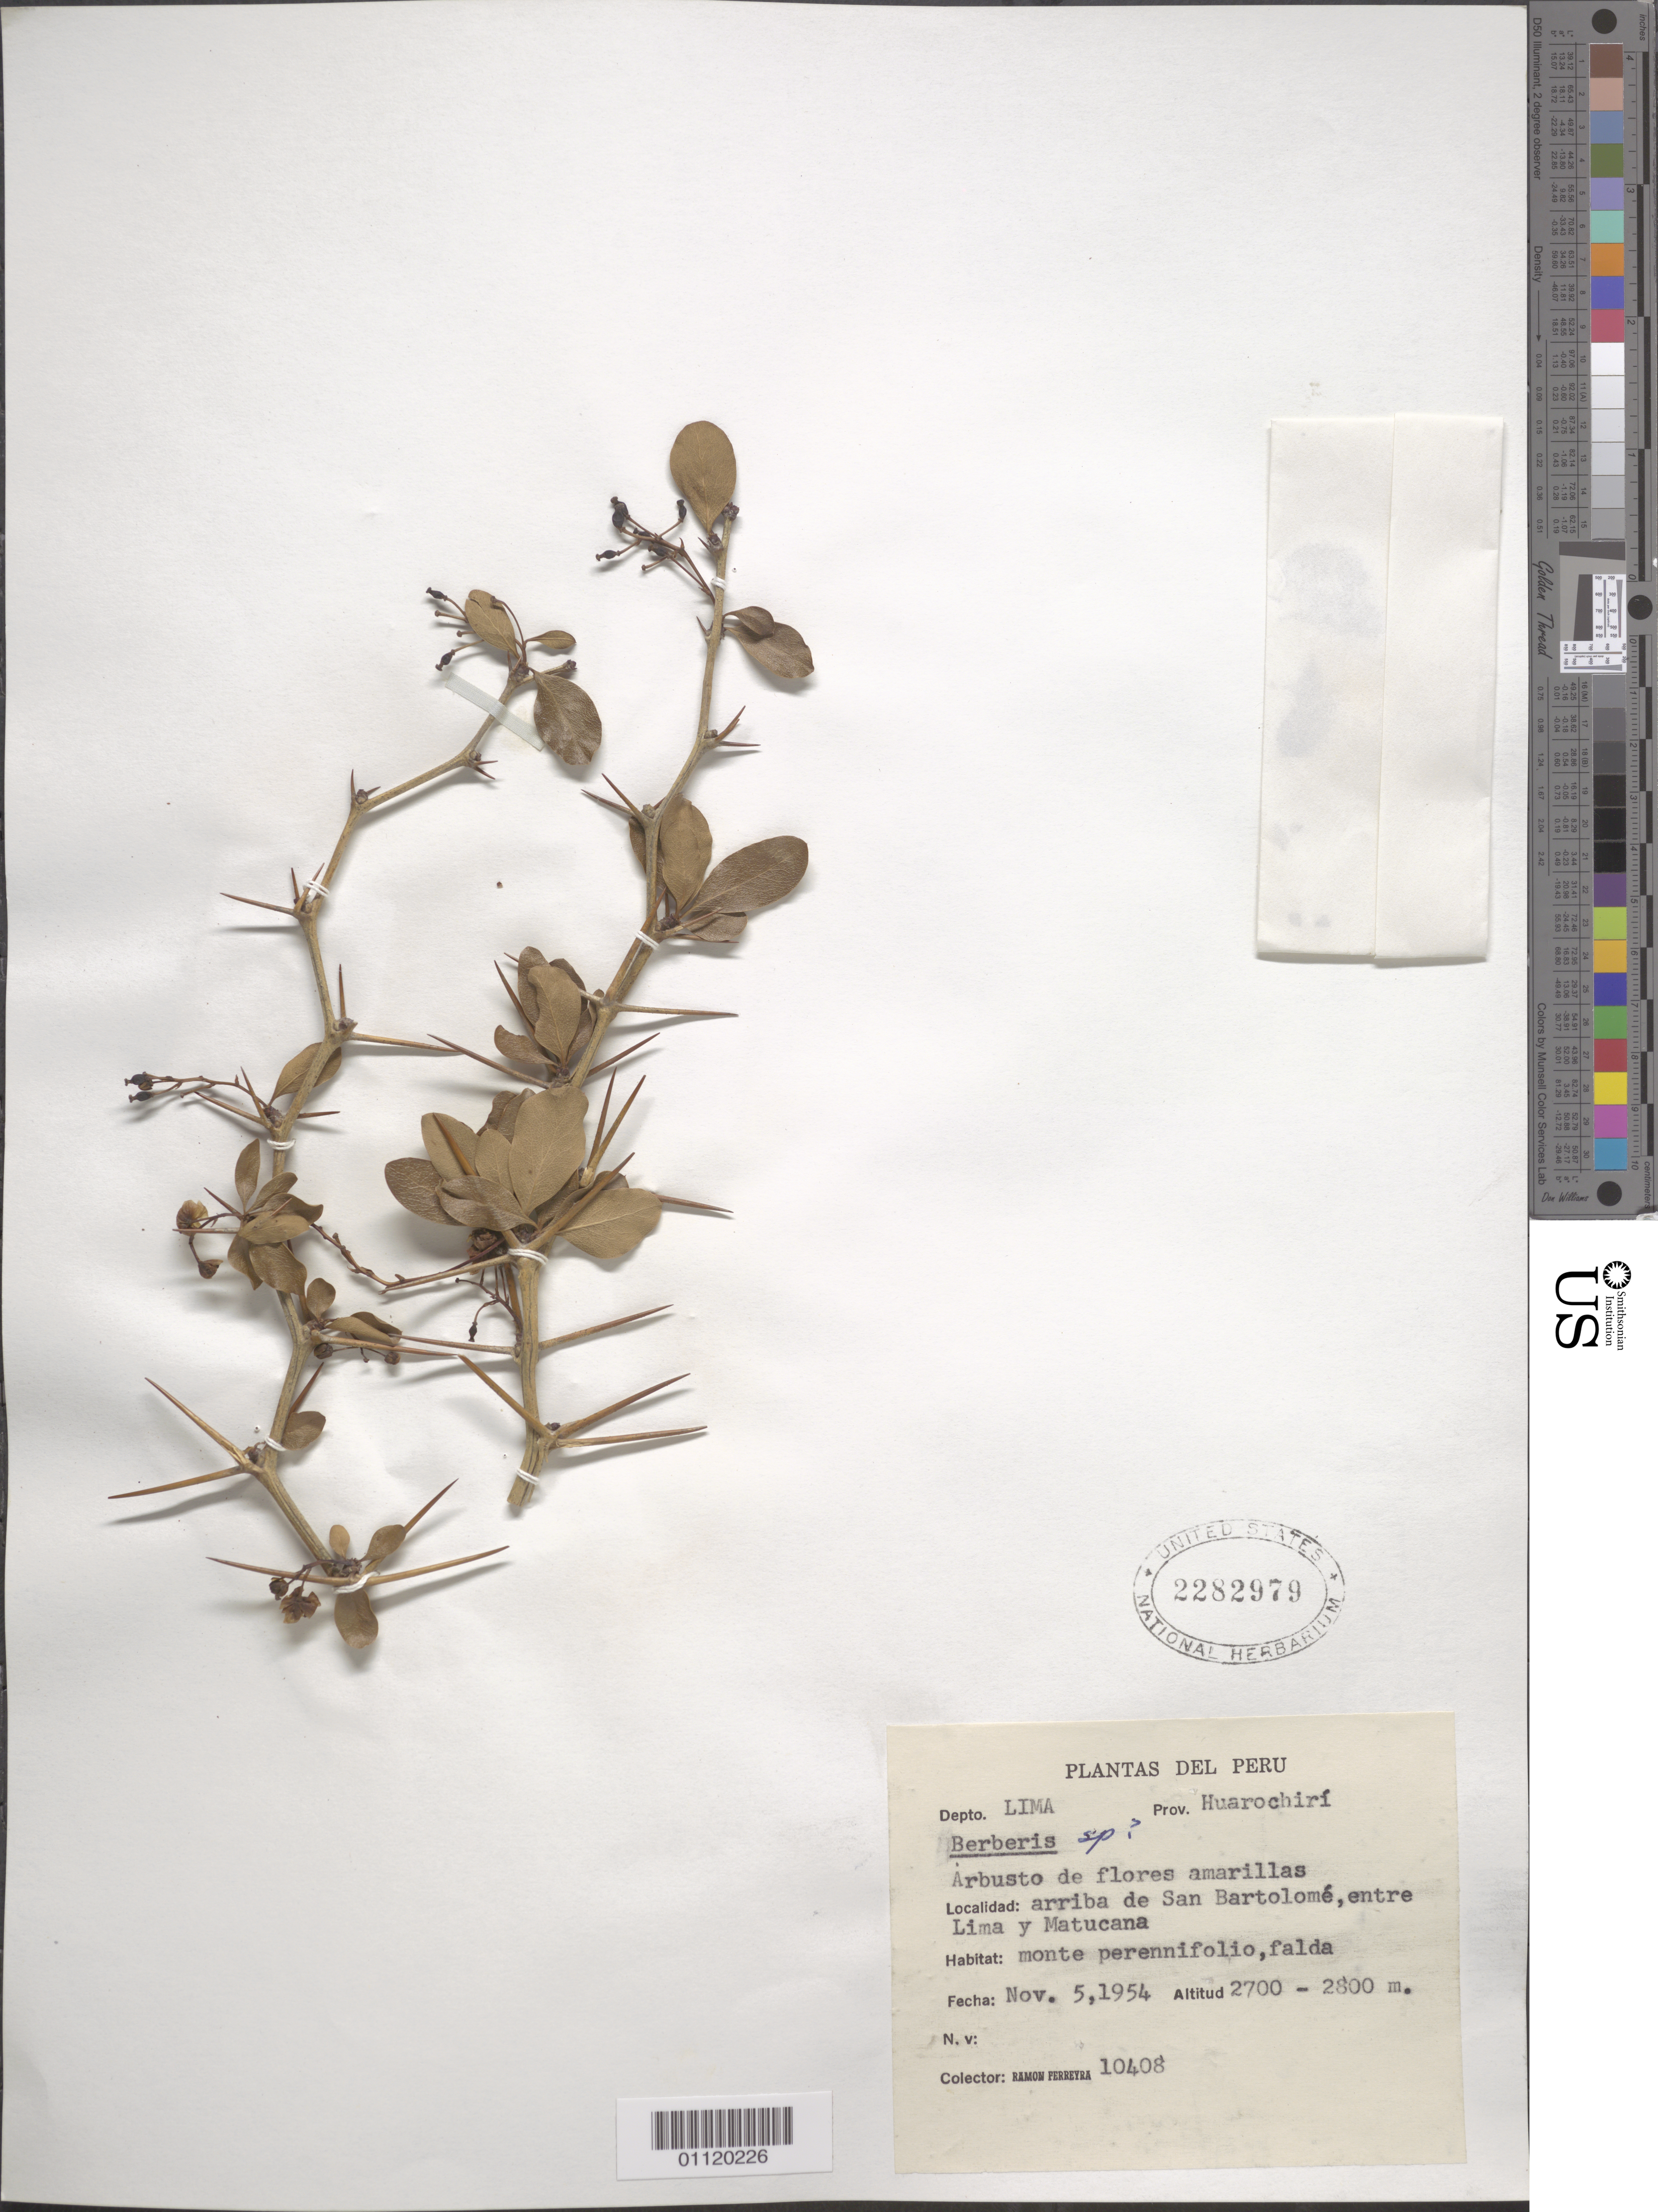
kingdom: Plantae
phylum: Tracheophyta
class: Magnoliopsida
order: Ranunculales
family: Berberidaceae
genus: Berberis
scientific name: Berberis sp.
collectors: R. A. Ferreyra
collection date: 1954-11-05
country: Peru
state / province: Lima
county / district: Huarochirí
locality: Above San Bartolomé, between Lima and Matucana. Lower slopes of evergreen mountain.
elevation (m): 2700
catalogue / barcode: US 2282979